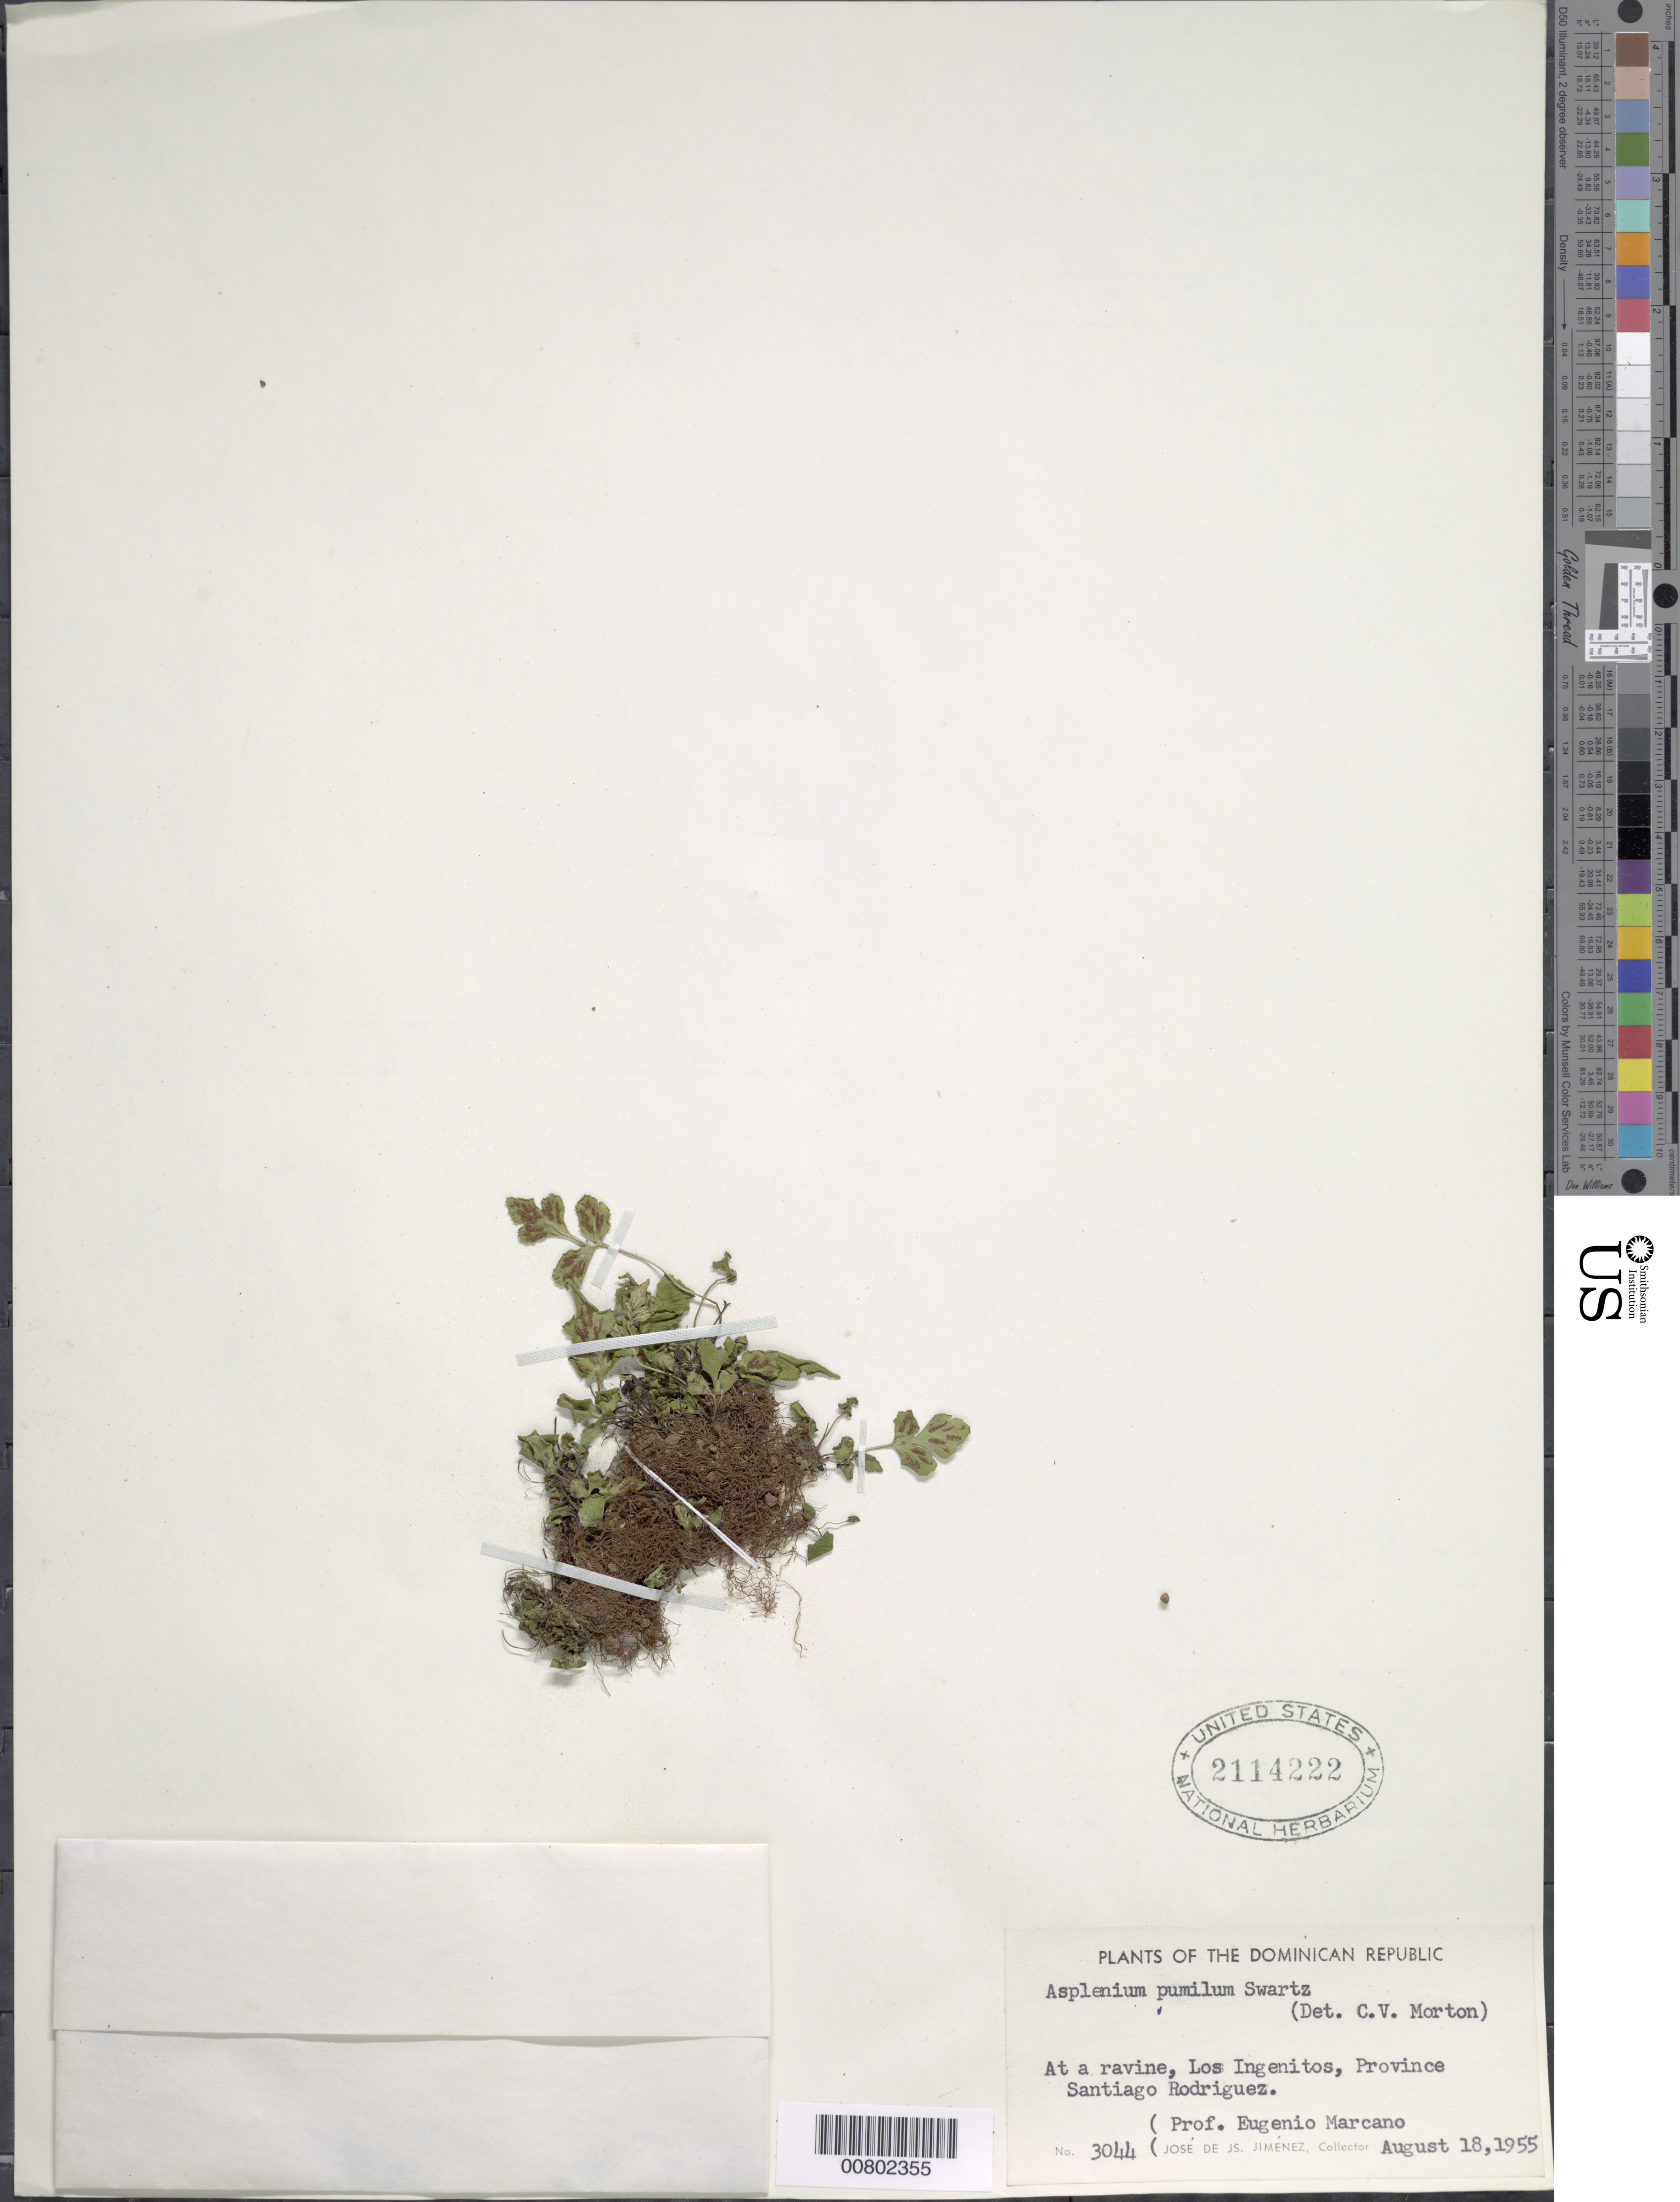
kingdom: Plantae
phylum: Tracheophyta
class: Polypodiopsida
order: Polypodiales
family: Aspleniaceae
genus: Asplenium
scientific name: Asplenium pumilum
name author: Sw.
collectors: E. J. Marcano F. & J. J. Jiménez Almonte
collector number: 3044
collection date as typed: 18 Aug 1955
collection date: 1955-08-18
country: Dominican Republic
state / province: Santiago Rodríguez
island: Hispaniola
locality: Los Ingenitos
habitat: Ravine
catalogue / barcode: US 2114222